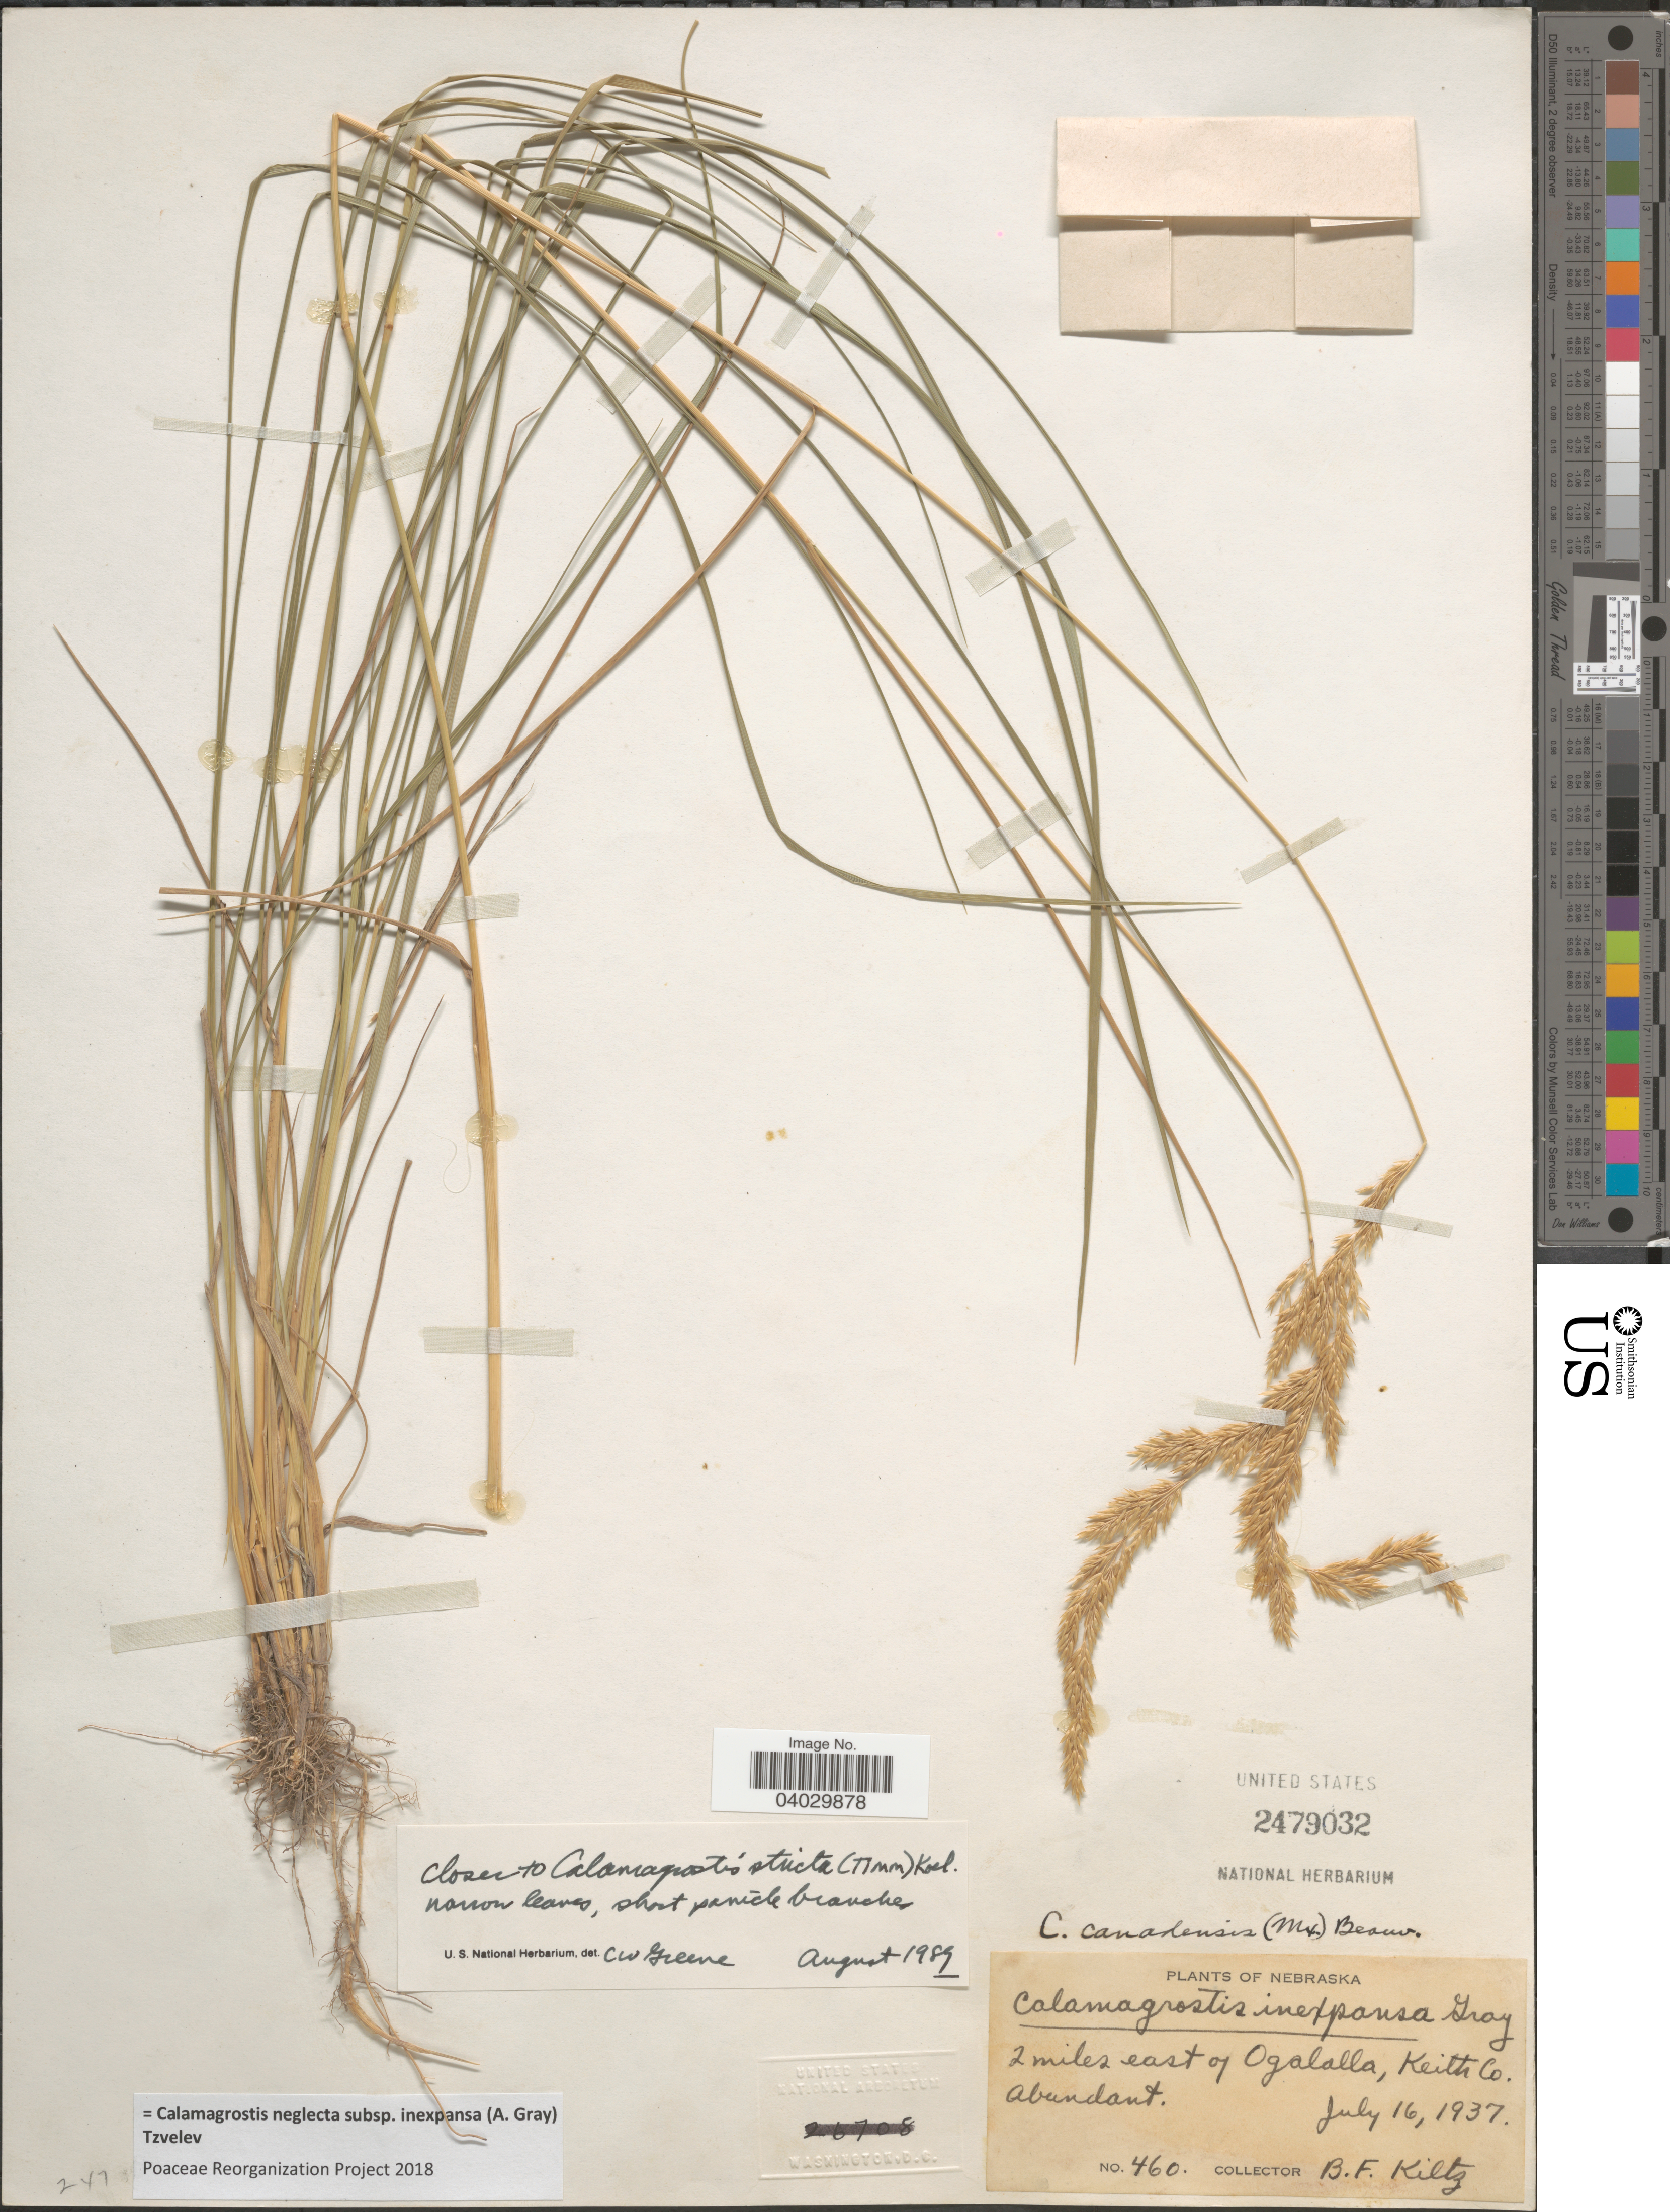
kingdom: Plantae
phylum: Tracheophyta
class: Liliopsida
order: Poales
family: Poaceae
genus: Calamagrostis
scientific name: Calamagrostis neglecta subsp. inexpansa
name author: (A. Gray) Tzvelev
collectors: B. Kiltz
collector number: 460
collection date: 1937-07-16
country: United States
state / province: Nebraska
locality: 2 miles east of Ogalalla, Keith Co.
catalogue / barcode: US 2479032